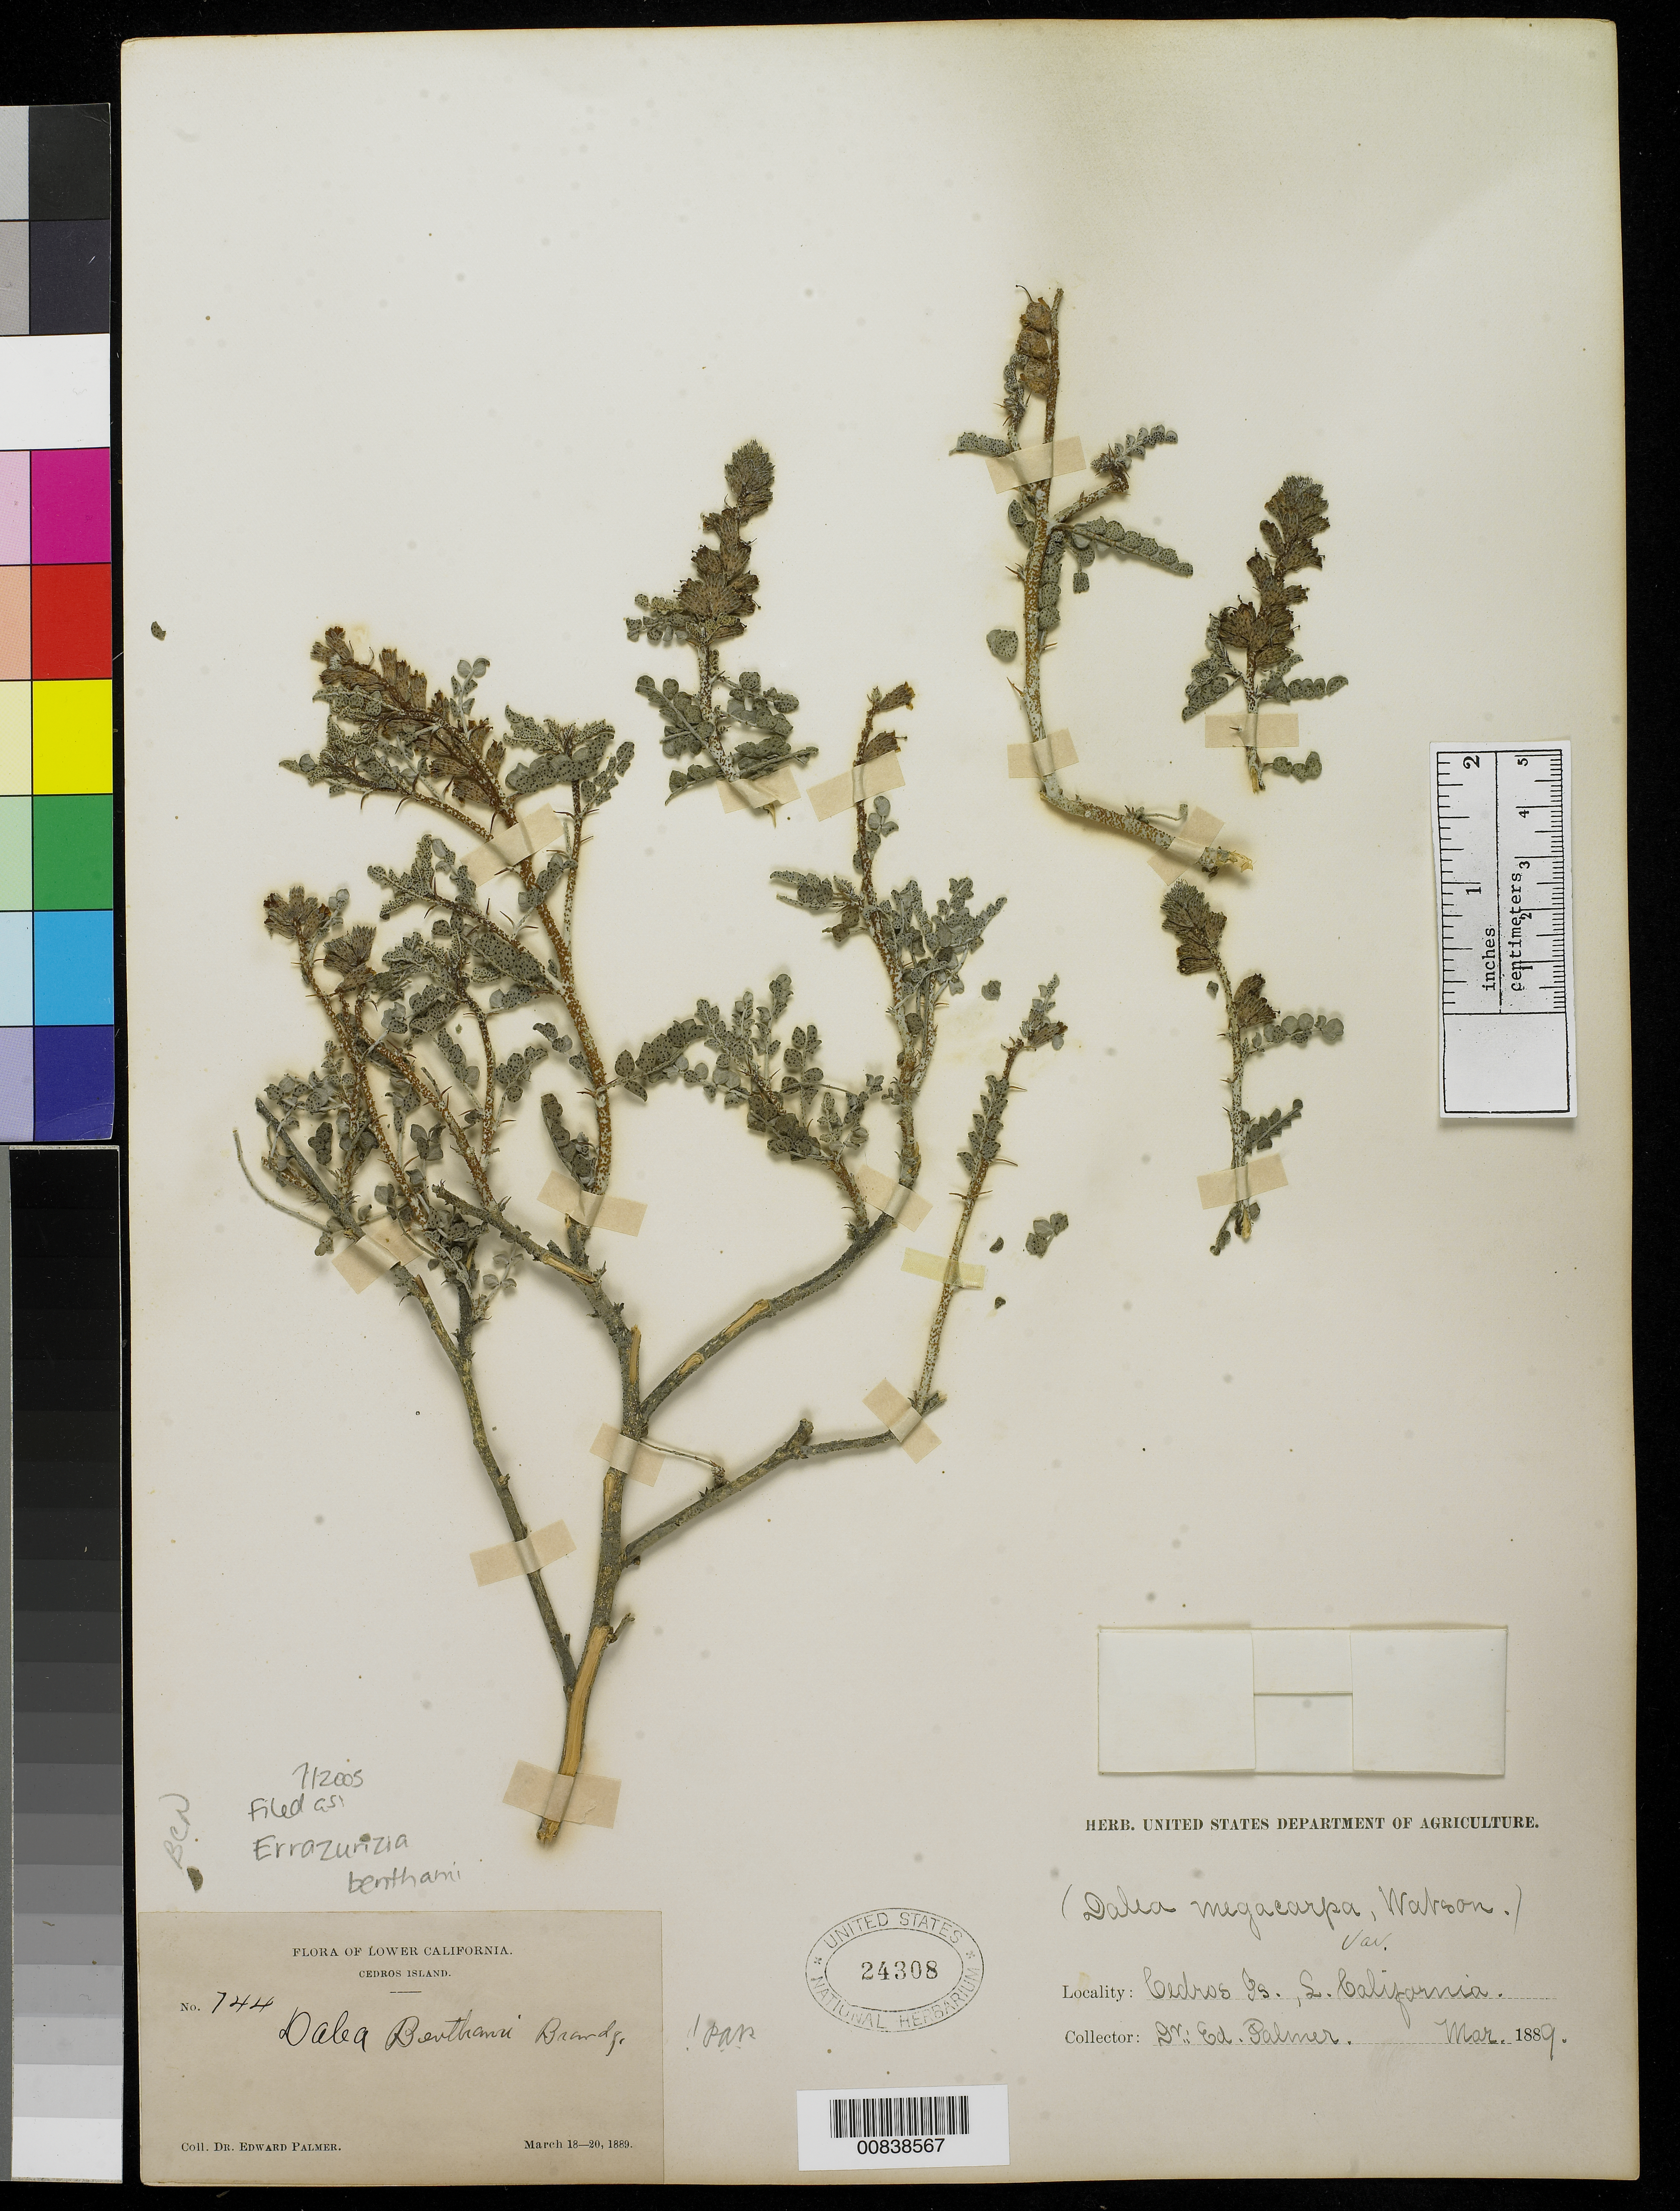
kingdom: Plantae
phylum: Tracheophyta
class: Magnoliopsida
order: Fabales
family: Fabaceae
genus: Errazurizia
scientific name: Errazurizia benthami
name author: I.M. Johnst.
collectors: E. Palmer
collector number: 744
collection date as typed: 18 Mar 1889 to 20 Mar 1889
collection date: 1889-03-18/1889-03-20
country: Mexico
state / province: Baja California Norte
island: Cedros I.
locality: Cedros Island, Baja California.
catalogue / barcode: US 24308